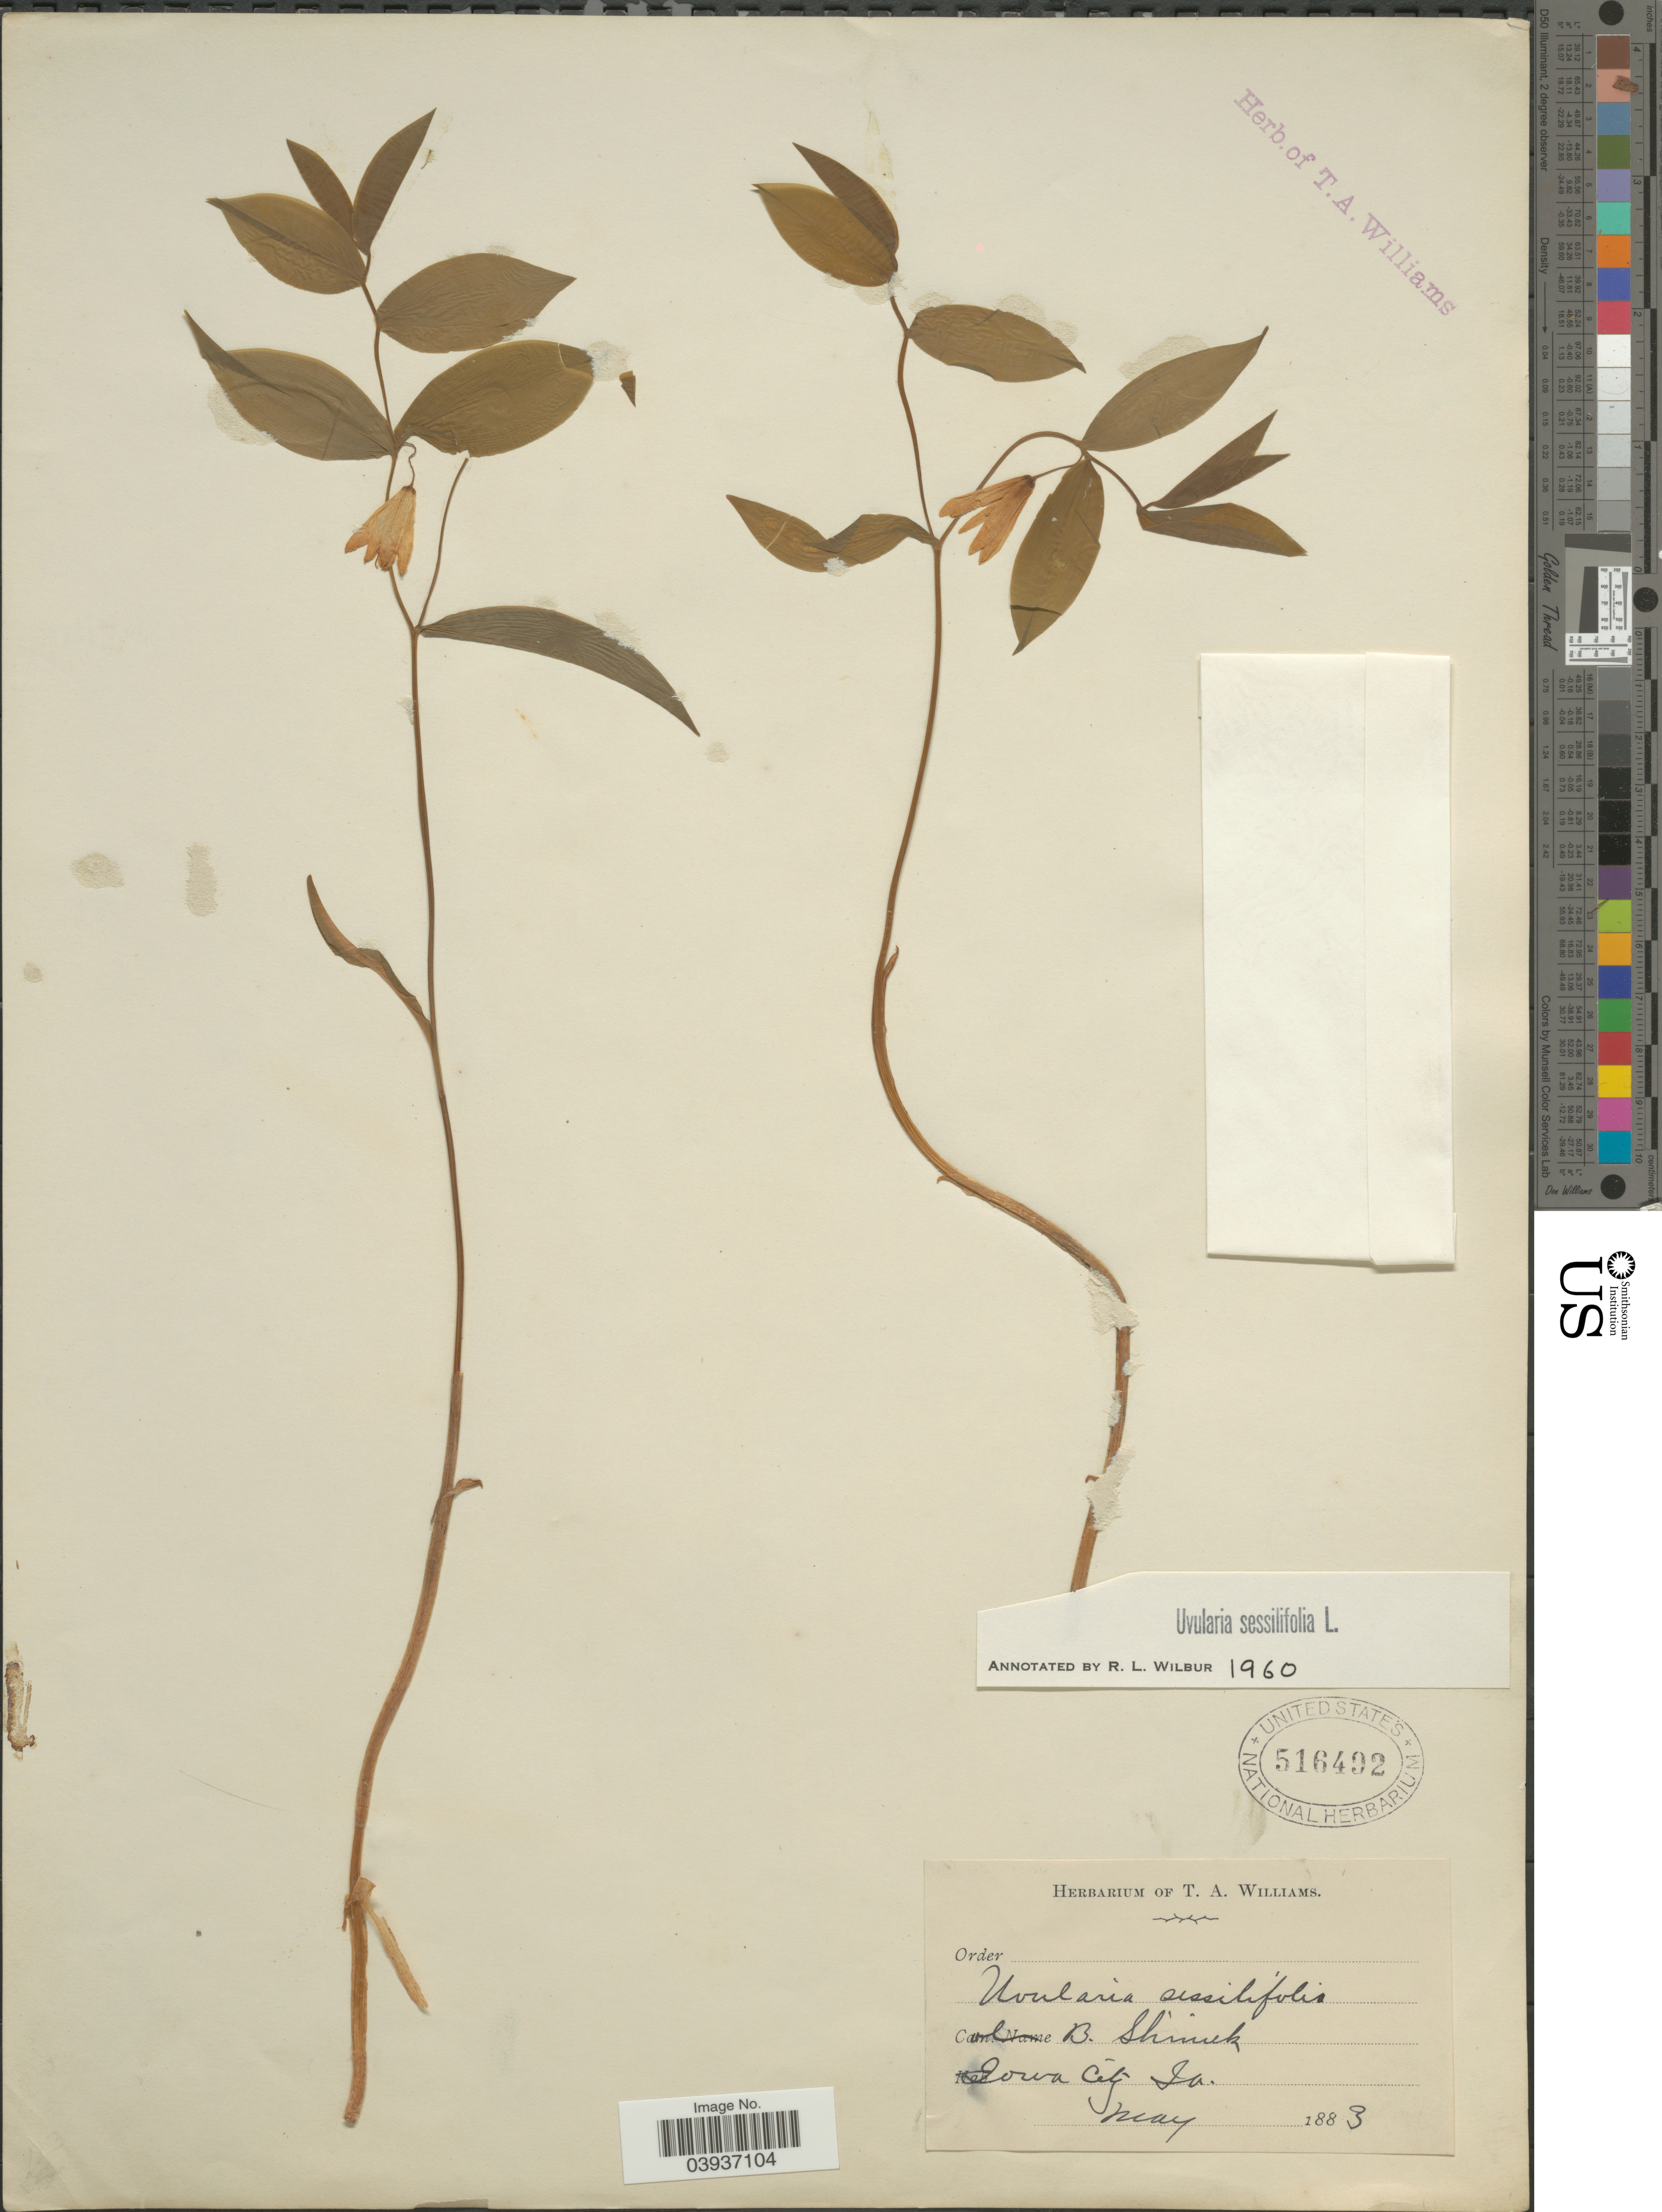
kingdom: Plantae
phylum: Tracheophyta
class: Liliopsida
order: Liliales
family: Colchicaceae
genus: Uvularia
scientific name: Uvularia sessilifolia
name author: L.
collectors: ex herb. Thos. A. Williams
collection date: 1883-05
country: United States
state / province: Iowa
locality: Iowa City.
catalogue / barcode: US 516492